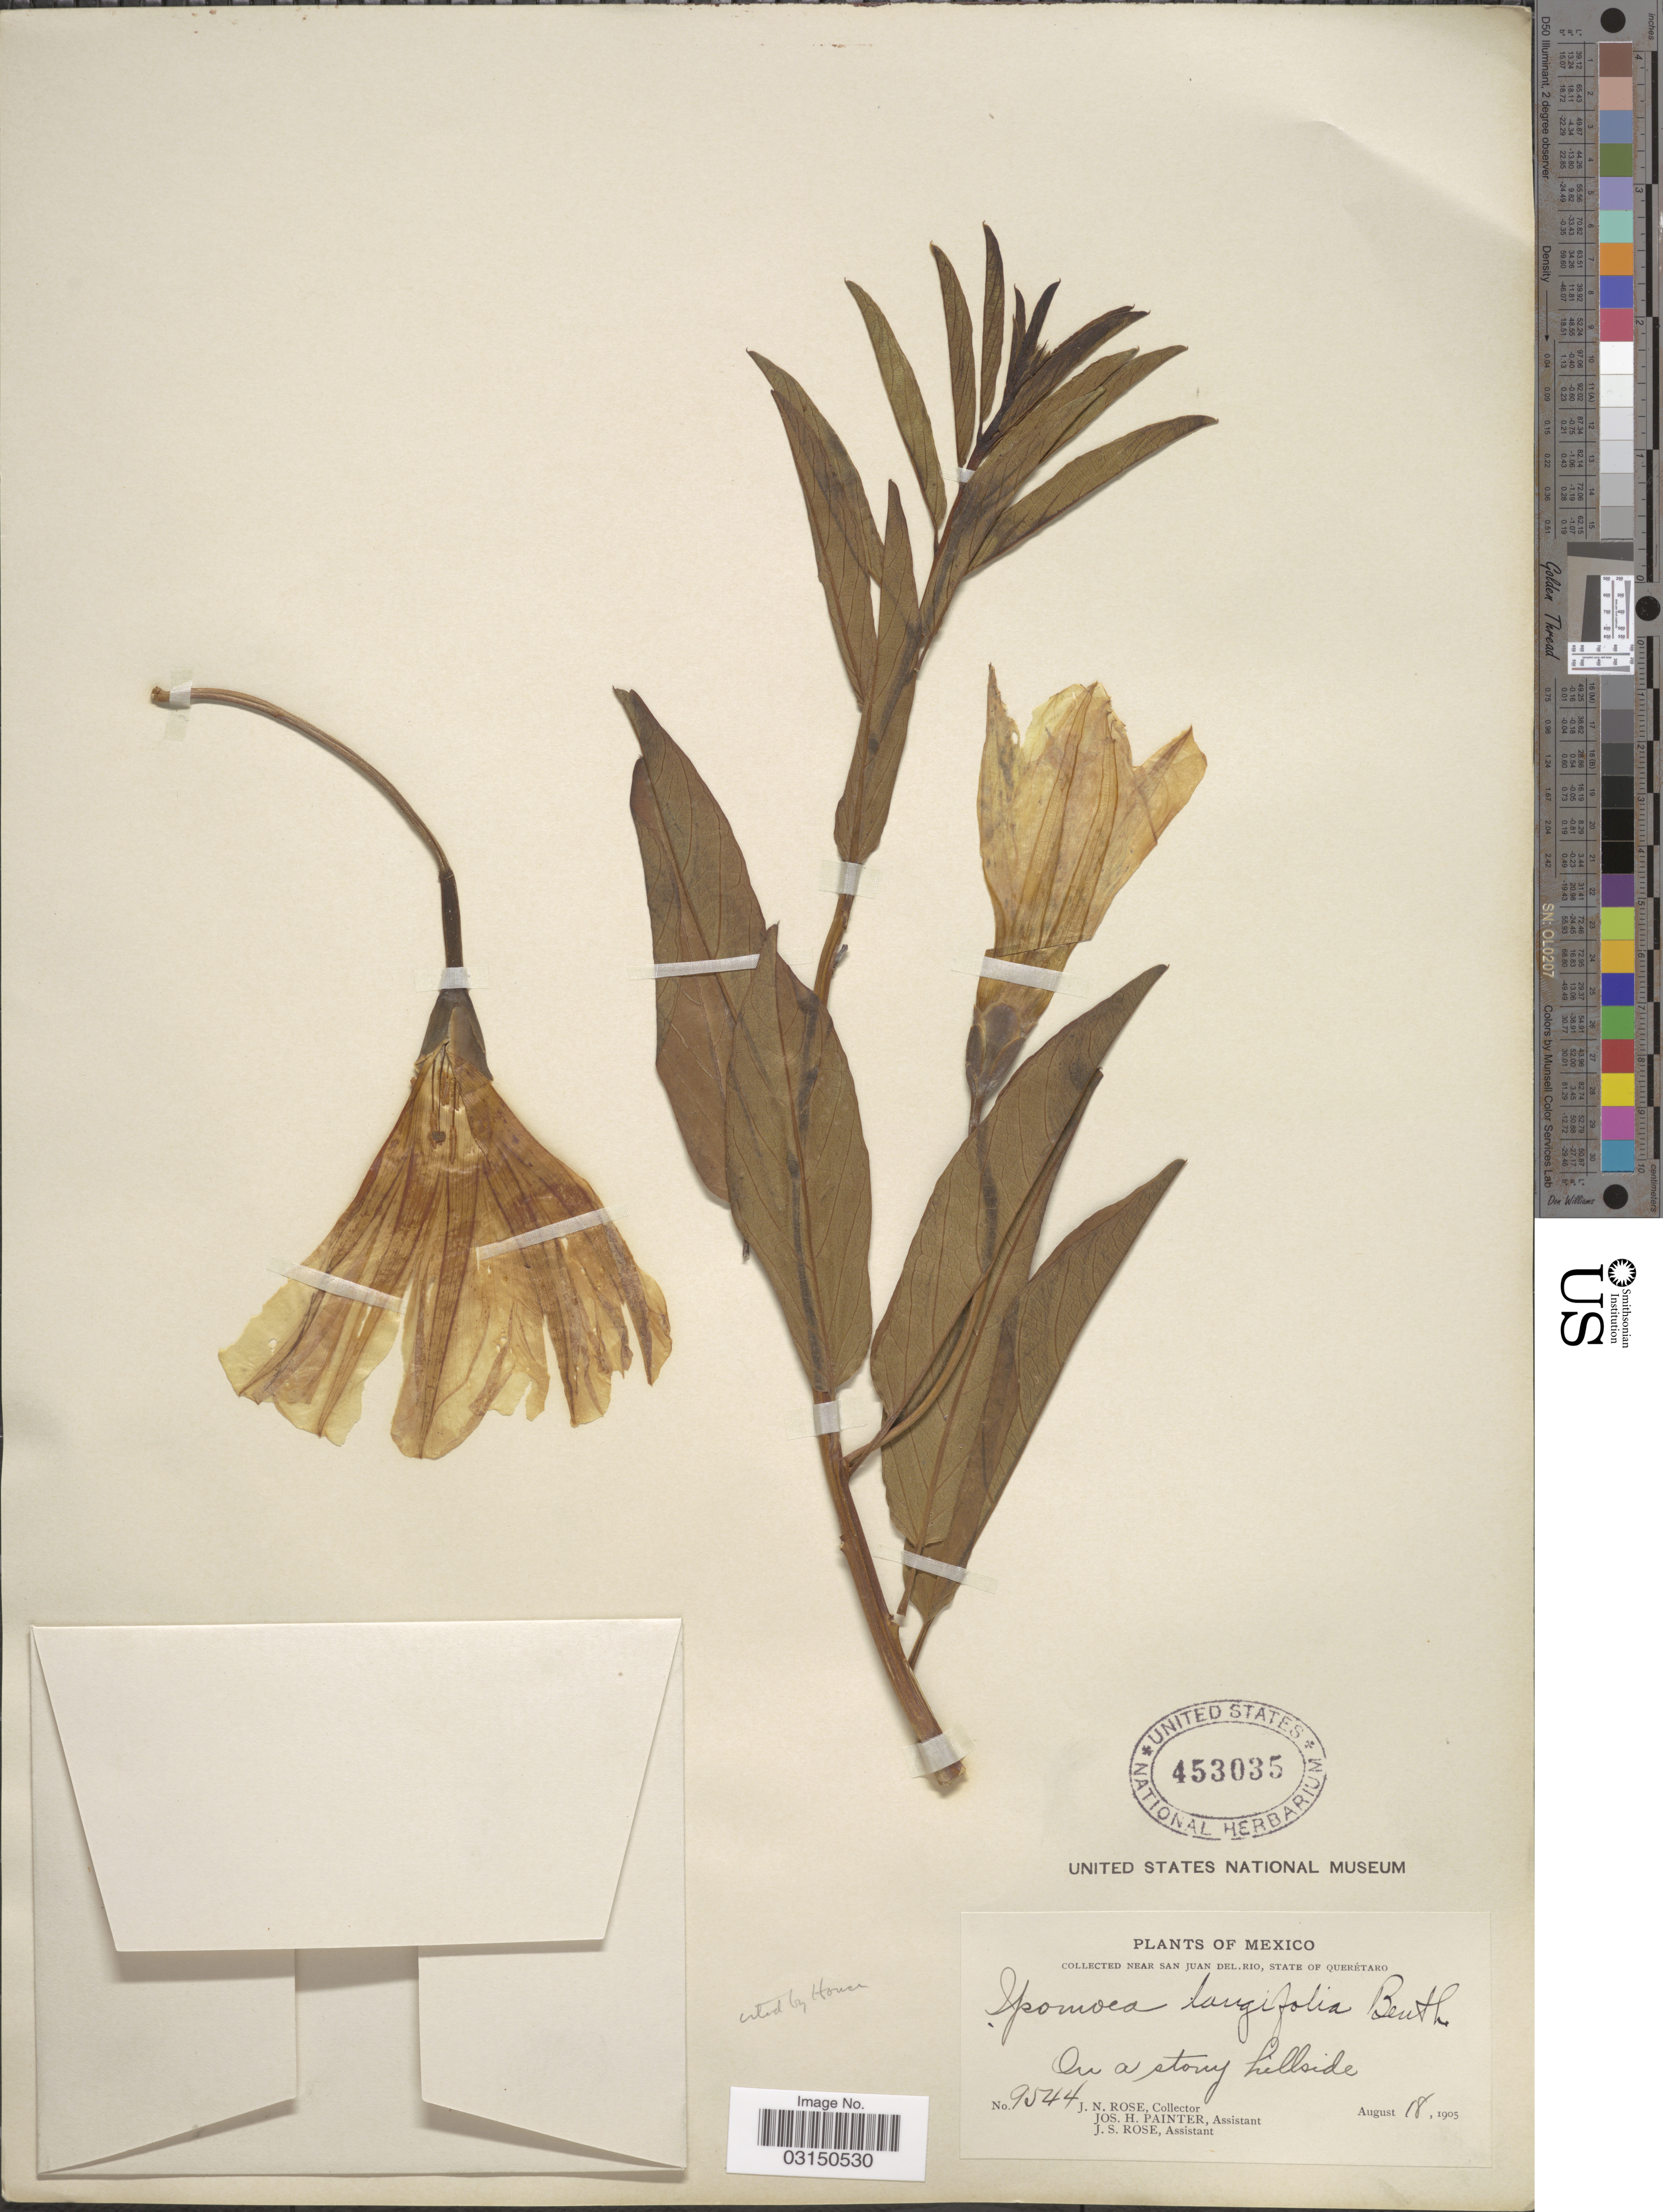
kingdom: Plantae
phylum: Tracheophyta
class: Magnoliopsida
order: Solanales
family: Convolvulaceae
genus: Ipomoea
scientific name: Ipomoea longifolia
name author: Benth.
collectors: J. N. Rose, J. H. Painter & J. S. Rose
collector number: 9544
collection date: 1905-08-18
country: Mexico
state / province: Querétaro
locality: Near San Juan del. Rio. On a stony hillside.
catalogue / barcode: US 453035